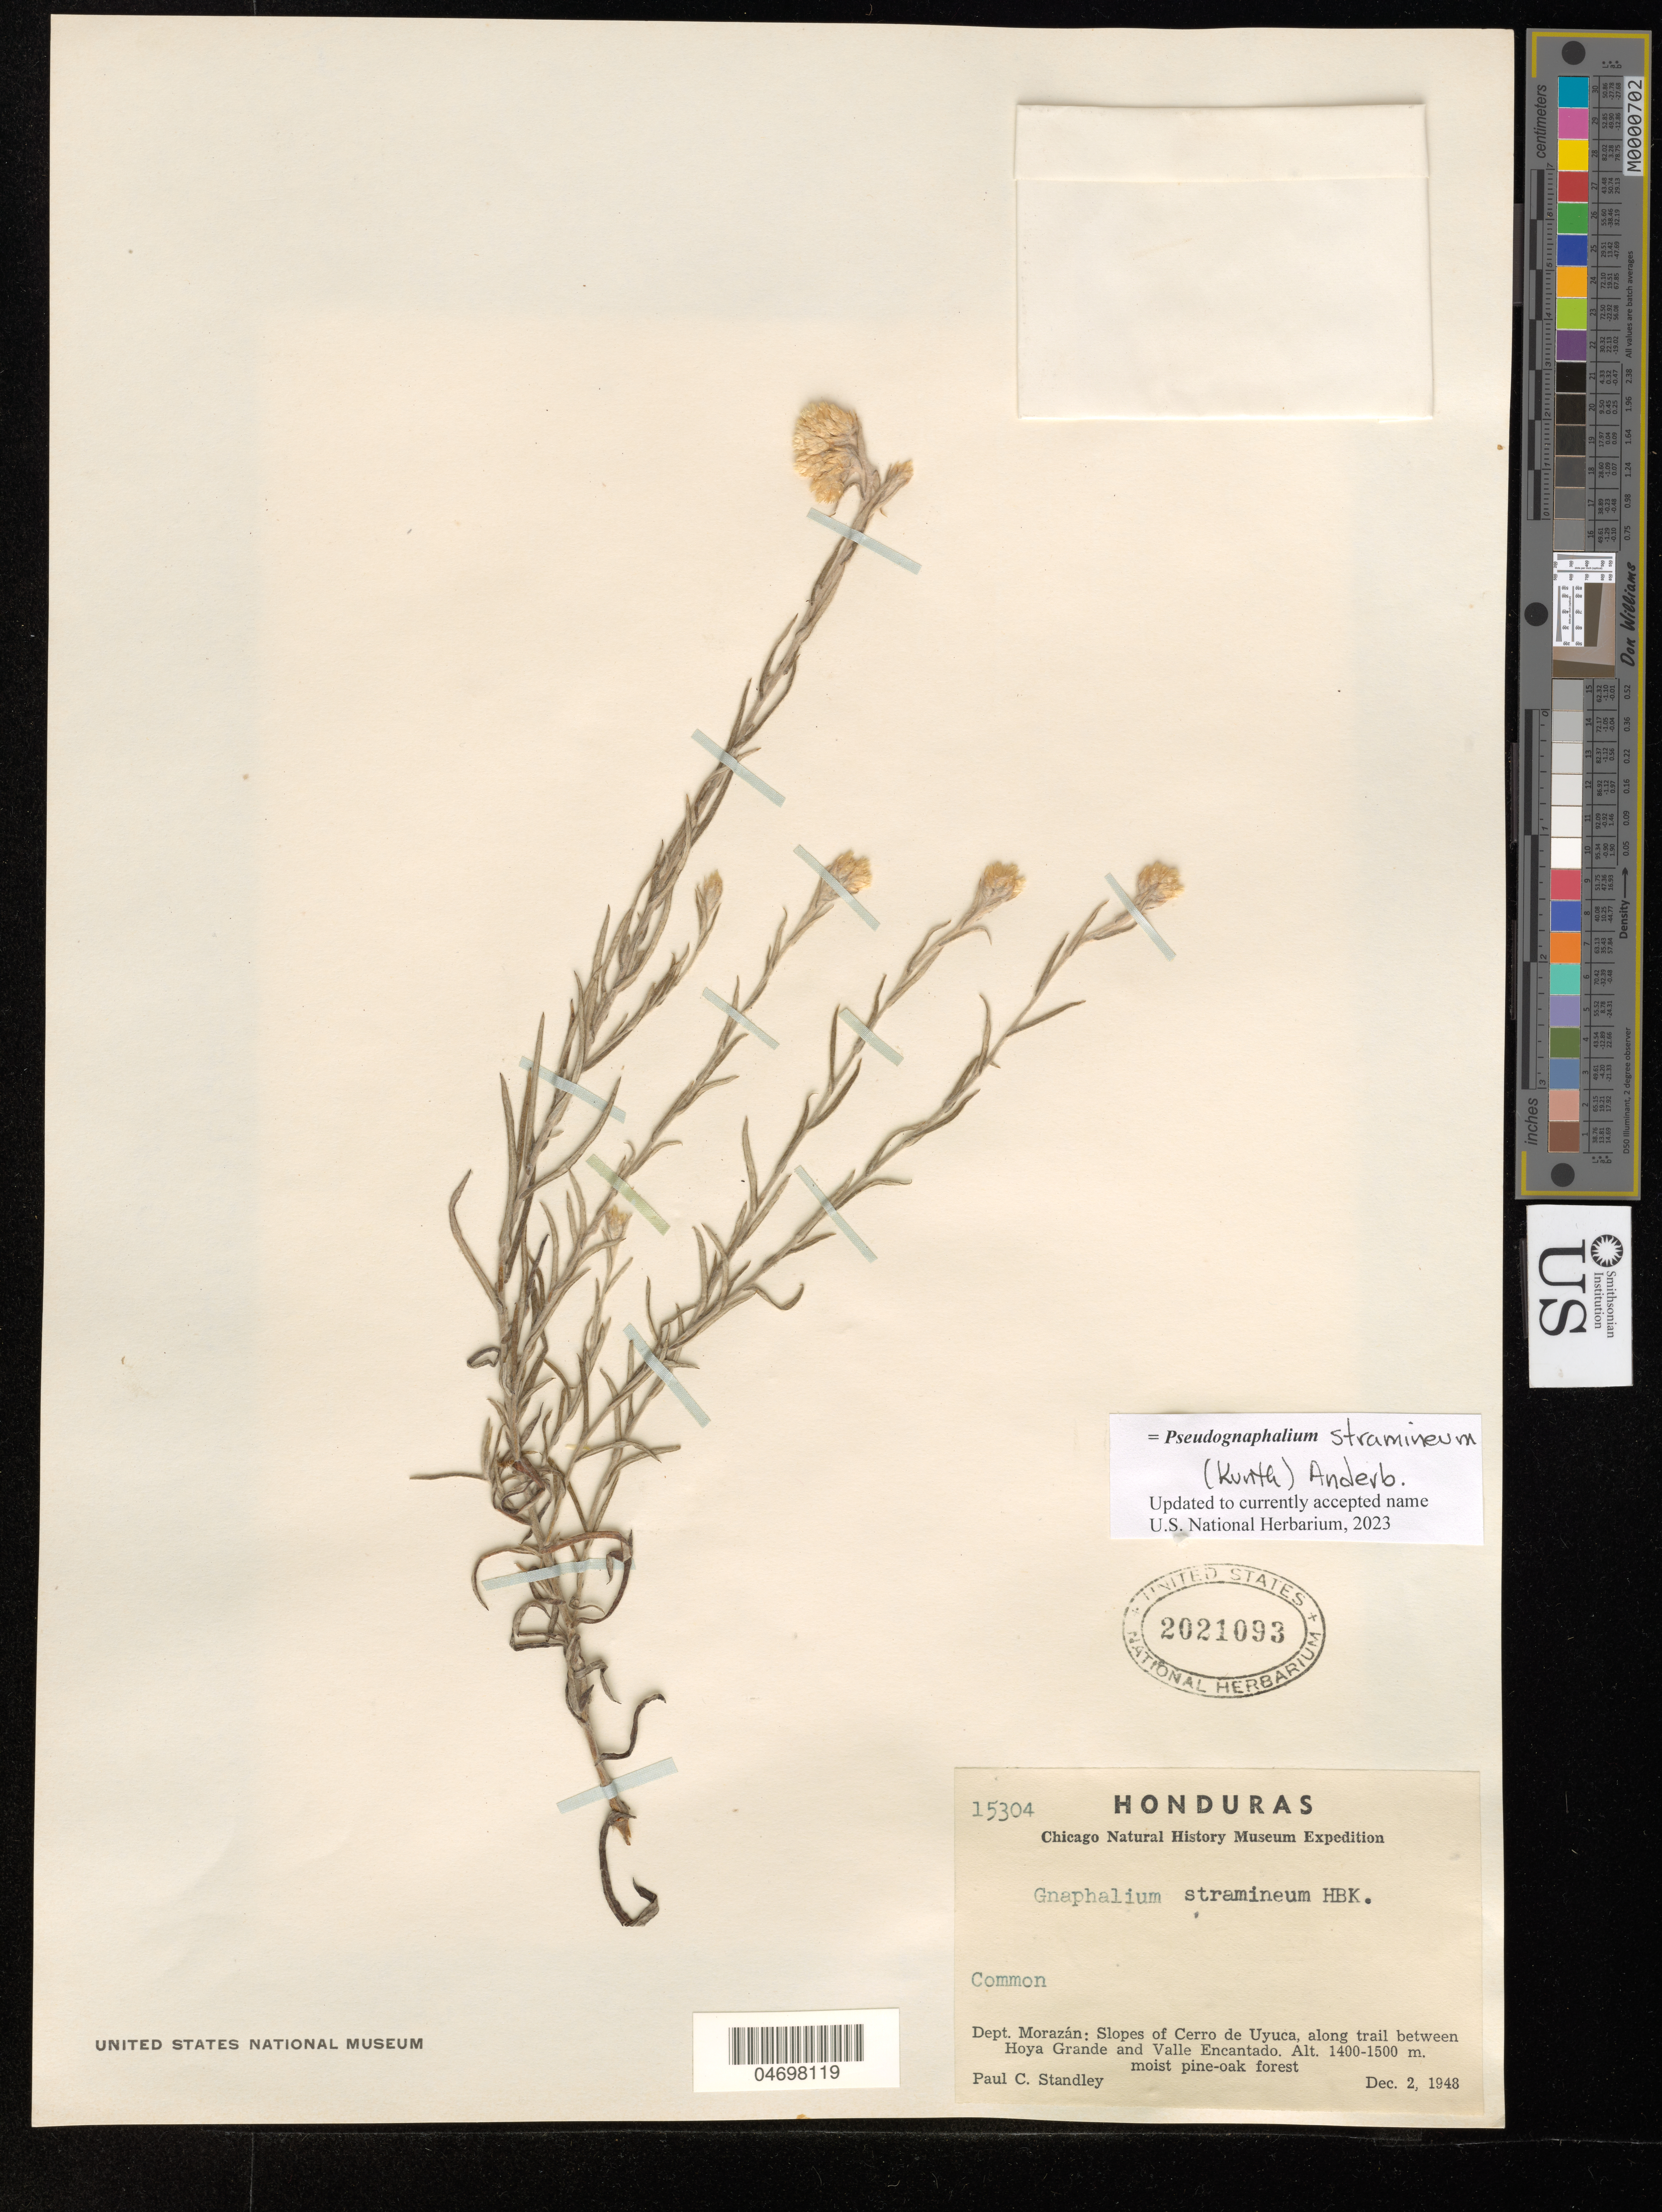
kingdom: Plantae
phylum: Tracheophyta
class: Magnoliopsida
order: Asterales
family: Asteraceae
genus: Pseudognaphalium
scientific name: Pseudognaphalium filifolium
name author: G.L. Nesom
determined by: Nesom, Guy L.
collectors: P. C. Standley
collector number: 15304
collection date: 1948-12-02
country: Honduras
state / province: Fco. Morazán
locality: Dept. Morazán: Slopes of Cerro de Uyuca, along trail between Hoya Grande and Valle Encantado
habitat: Moist pine-oak forest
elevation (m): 1400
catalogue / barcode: US 2021093